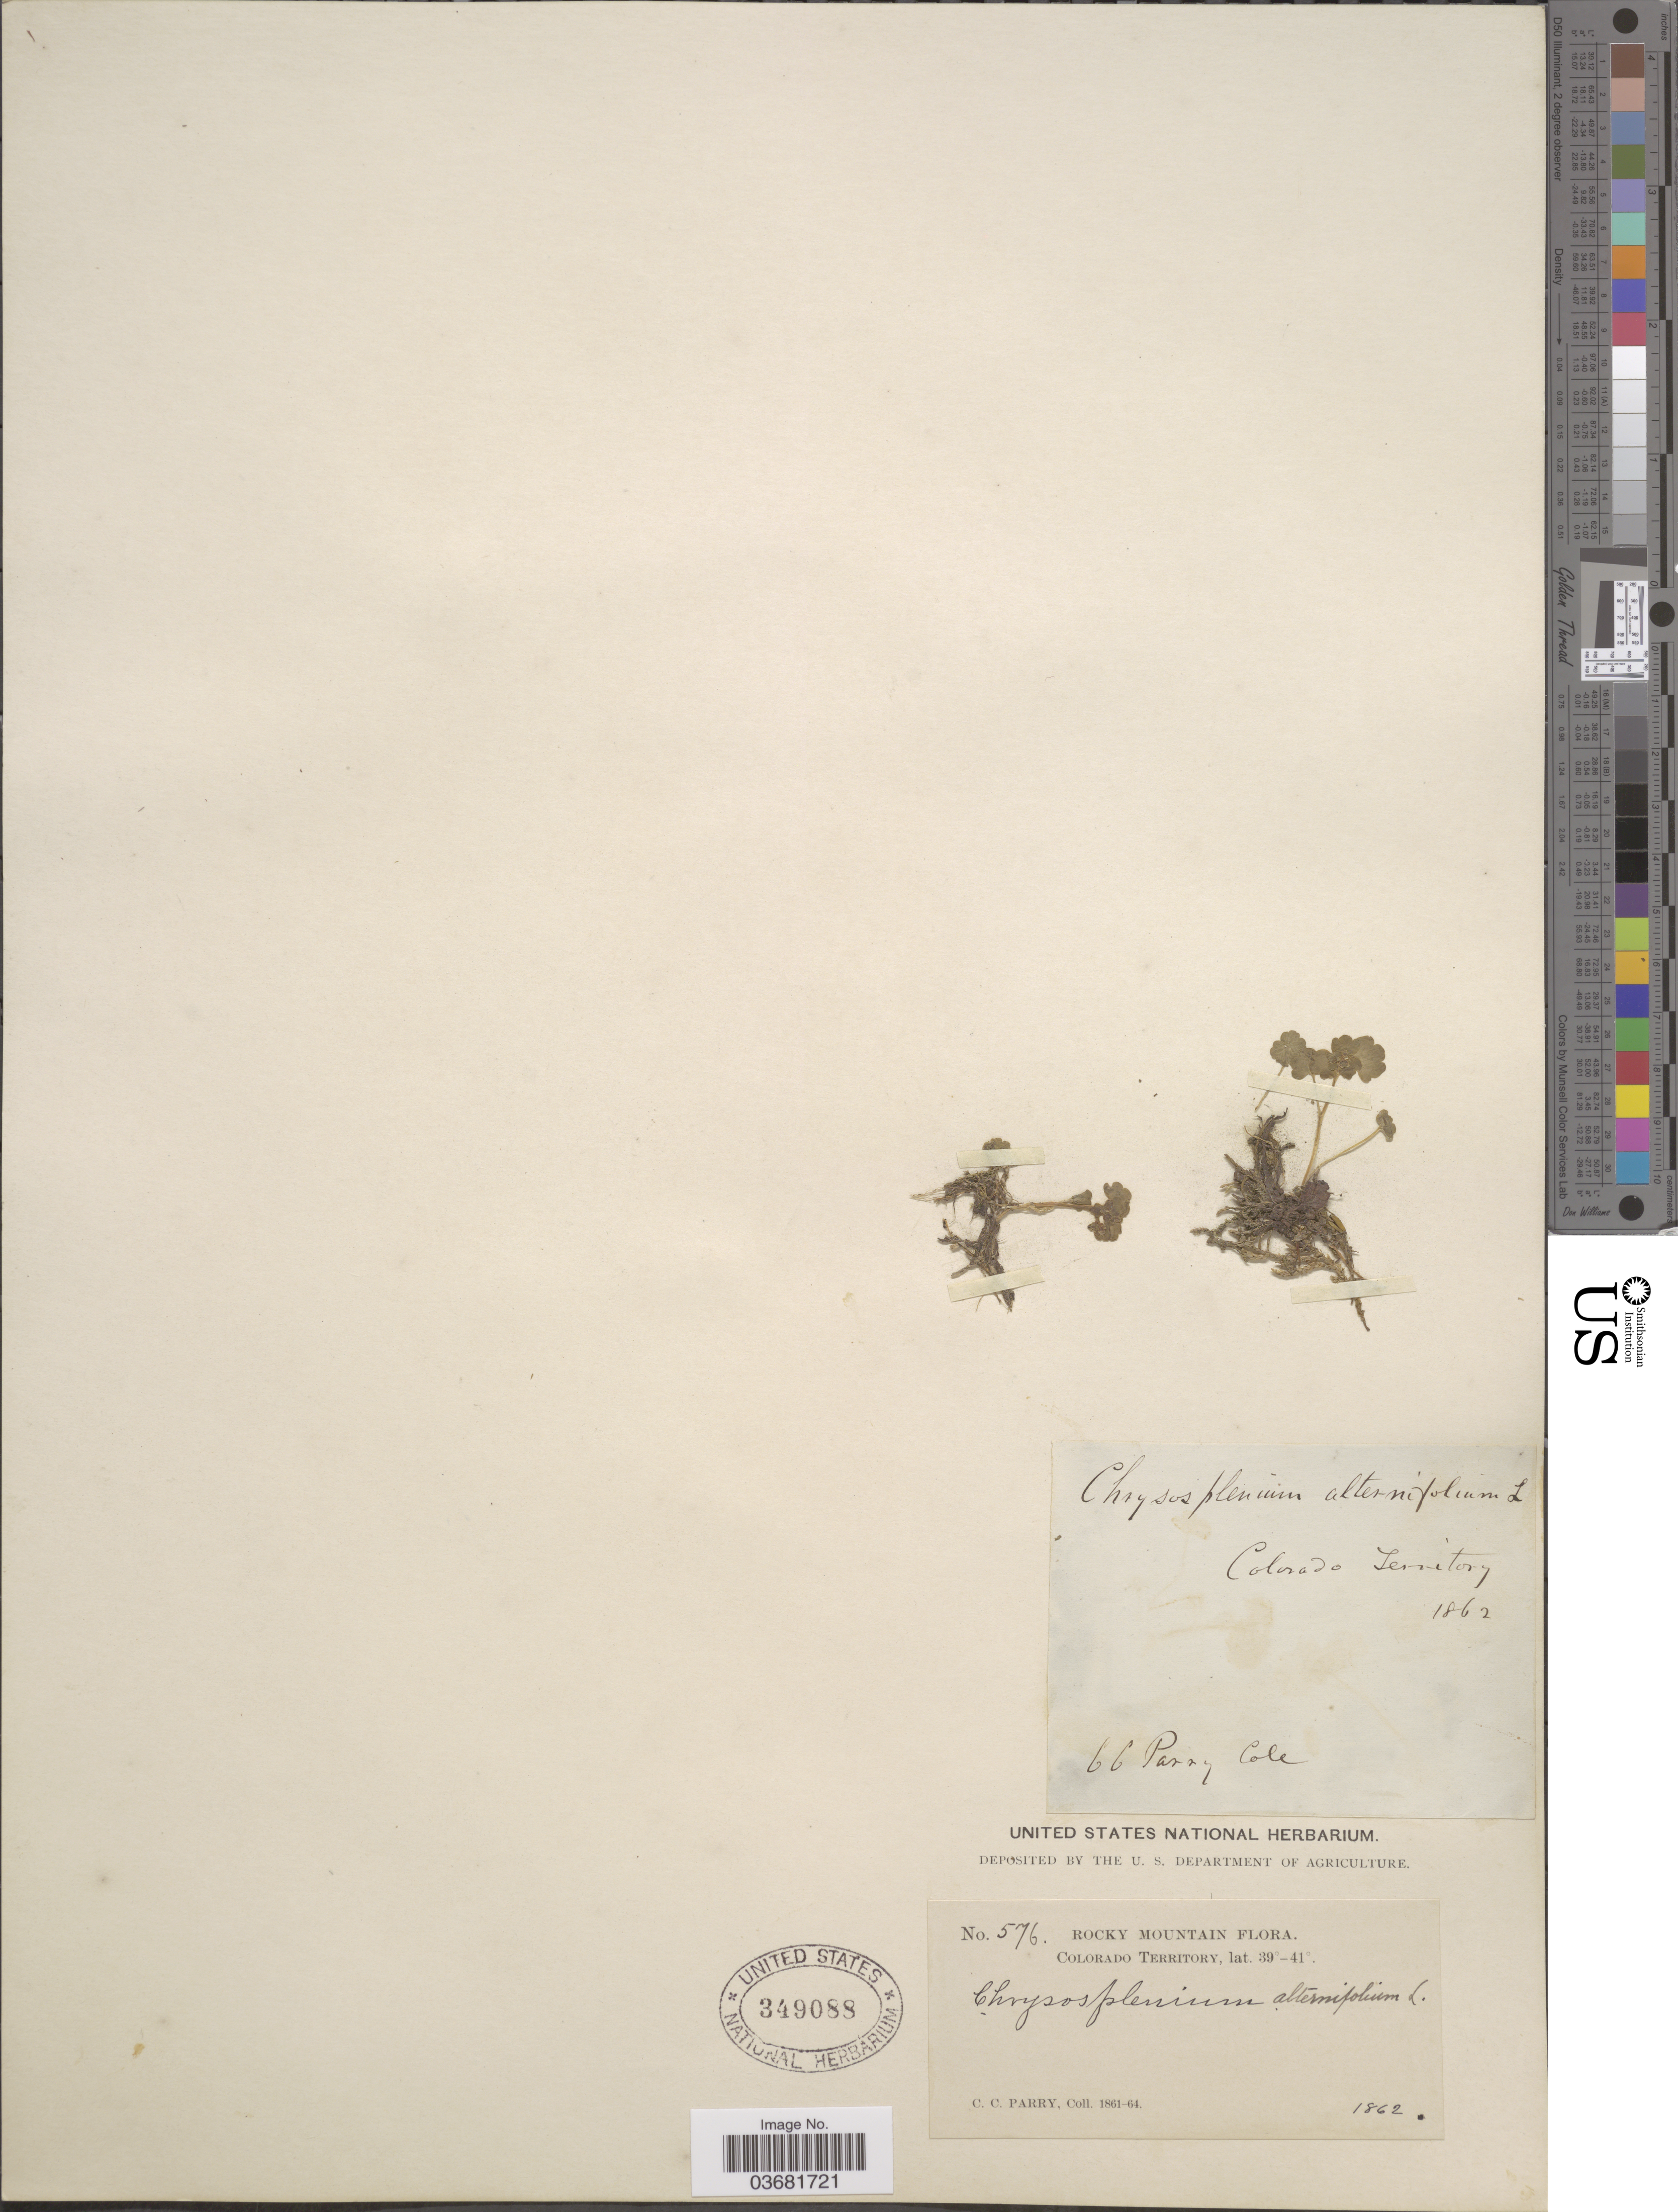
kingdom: Plantae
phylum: Tracheophyta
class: Magnoliopsida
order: Saxifragales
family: Saxifragaceae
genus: Chrysosplenium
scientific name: Chrysosplenium tetrandrum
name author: (N. Lund) Th. Fr.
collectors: C. C. Parry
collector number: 576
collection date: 1862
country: United States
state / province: Colorado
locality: Rocky Mountain.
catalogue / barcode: US 349088